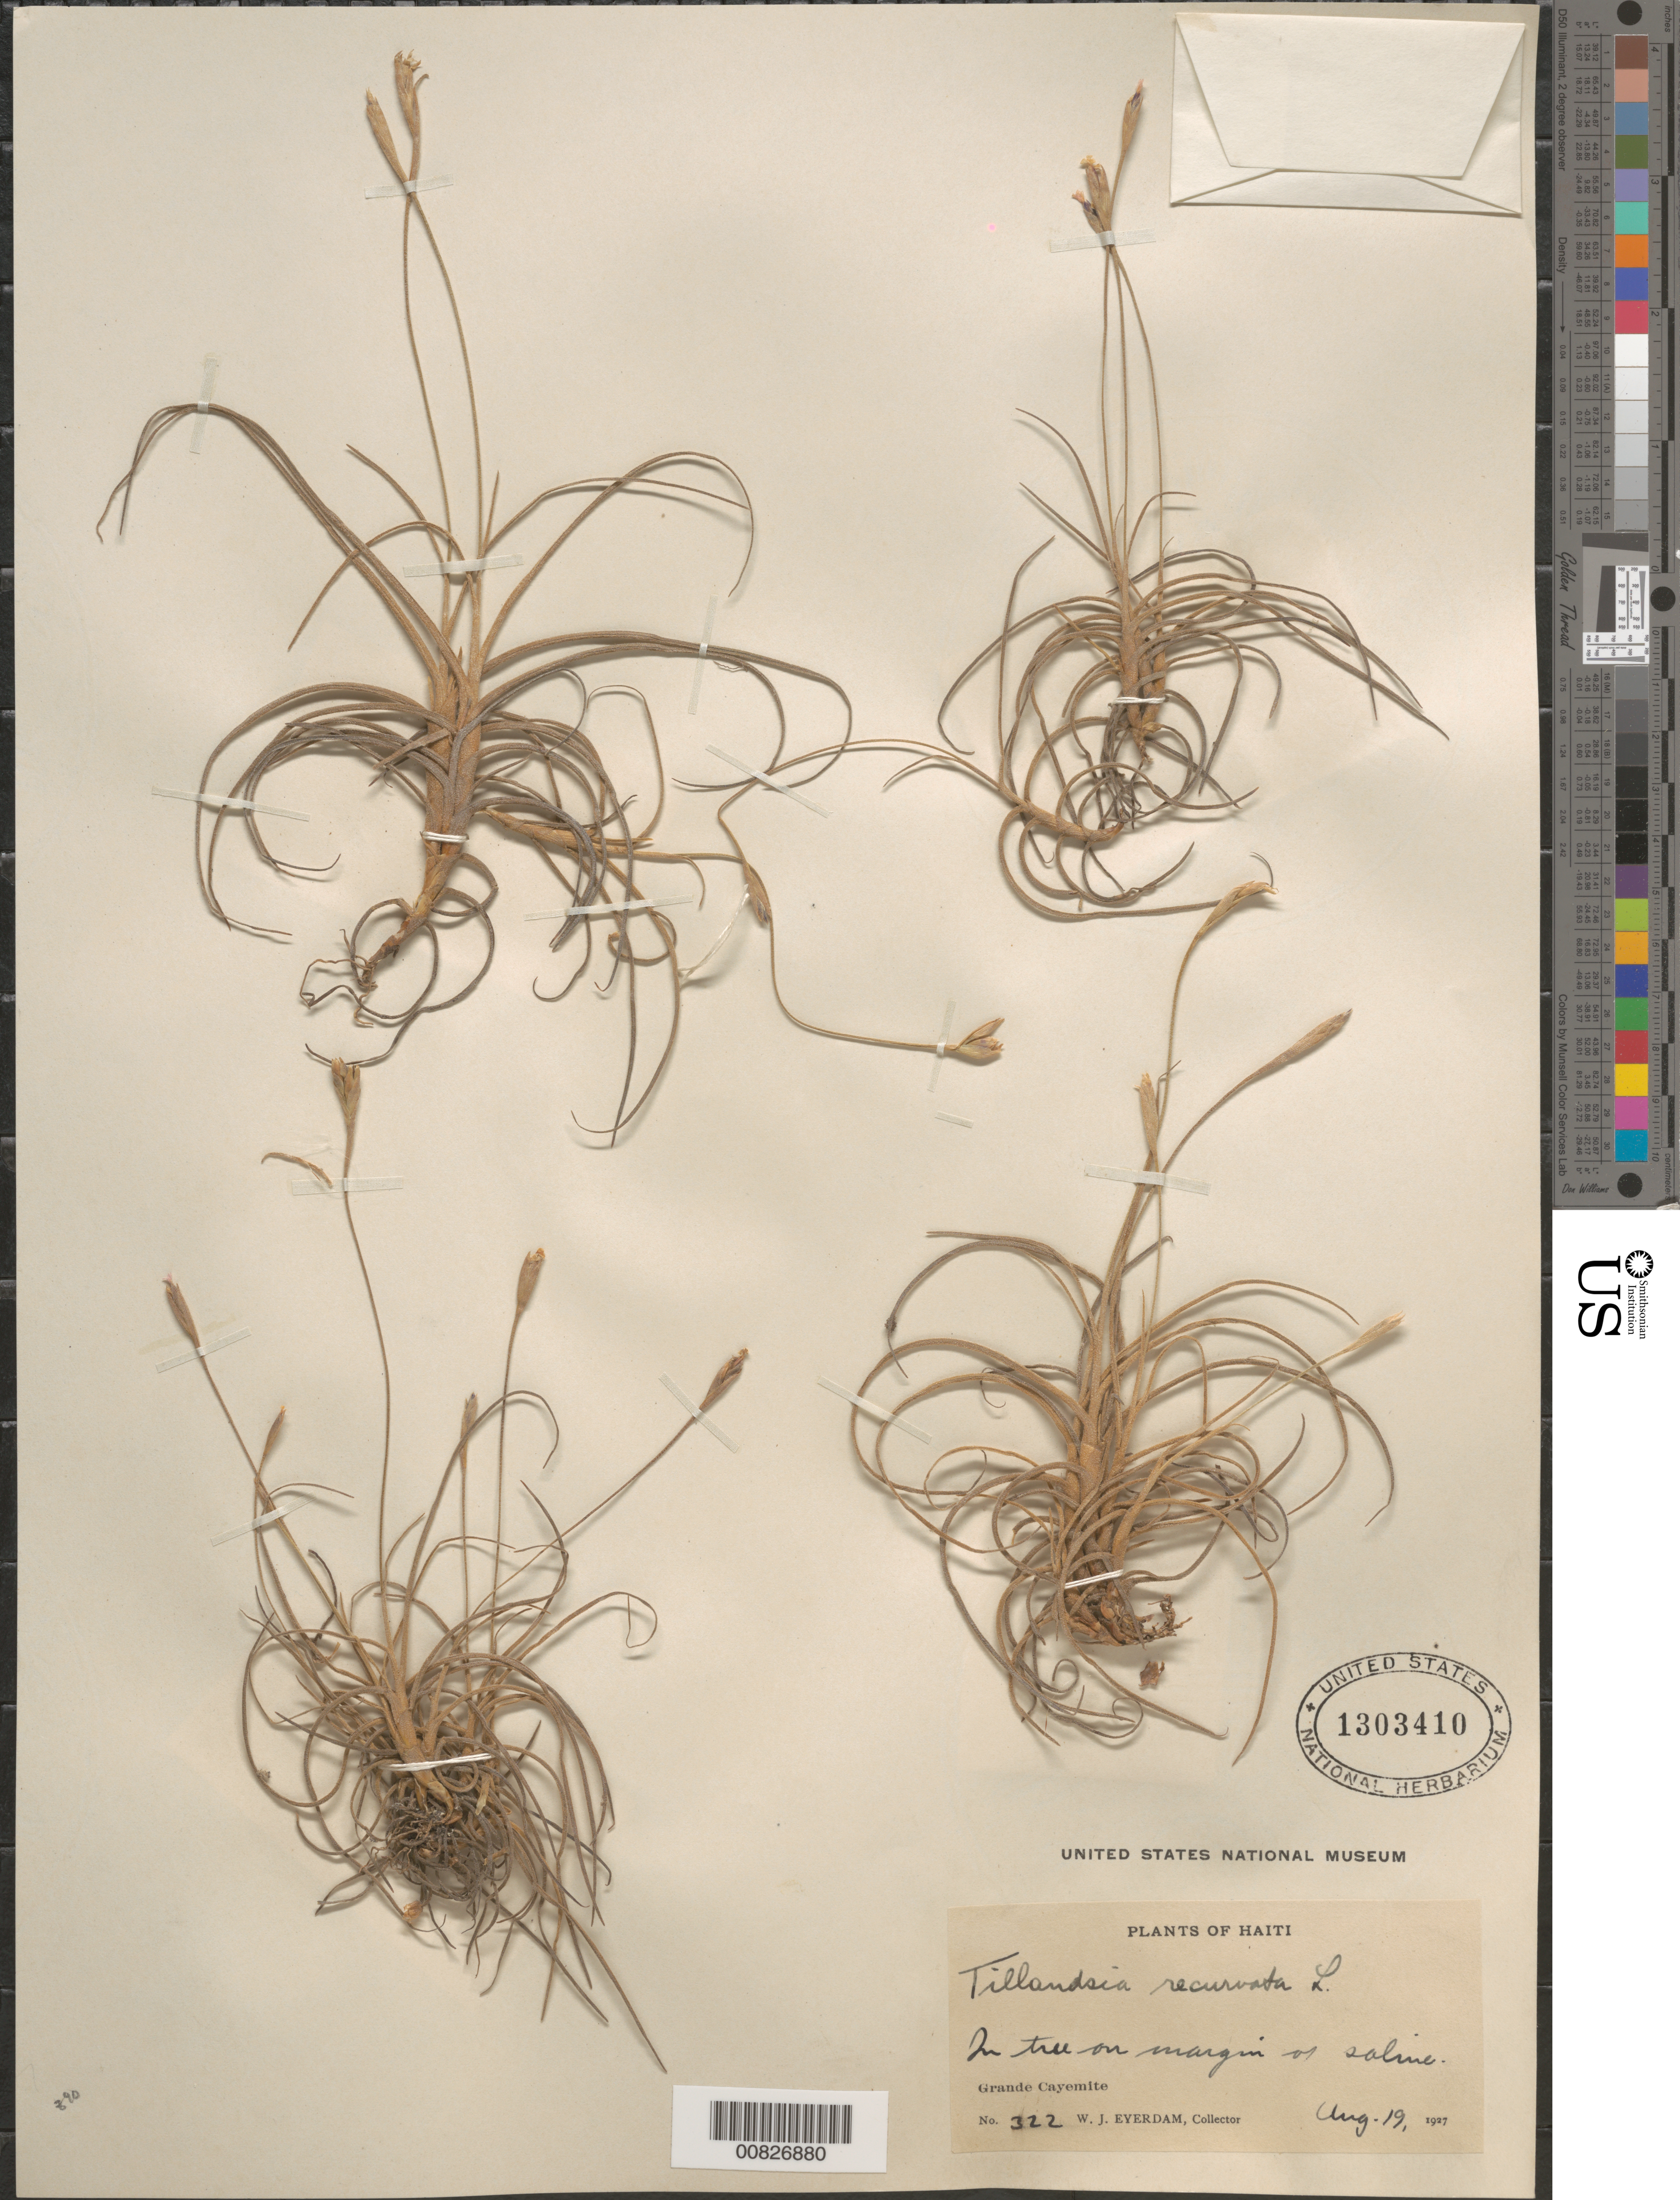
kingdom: Plantae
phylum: Tracheophyta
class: Liliopsida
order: Poales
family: Bromeliaceae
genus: Tillandsia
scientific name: Tillandsia recurvata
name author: L.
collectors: W. J. Eyerdam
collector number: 322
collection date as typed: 19 Aug 1927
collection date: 1927-08-19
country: Haiti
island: Grande Cayemite I.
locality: Grande Cayemite.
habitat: In tree on margin of saline.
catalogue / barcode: US 1303410